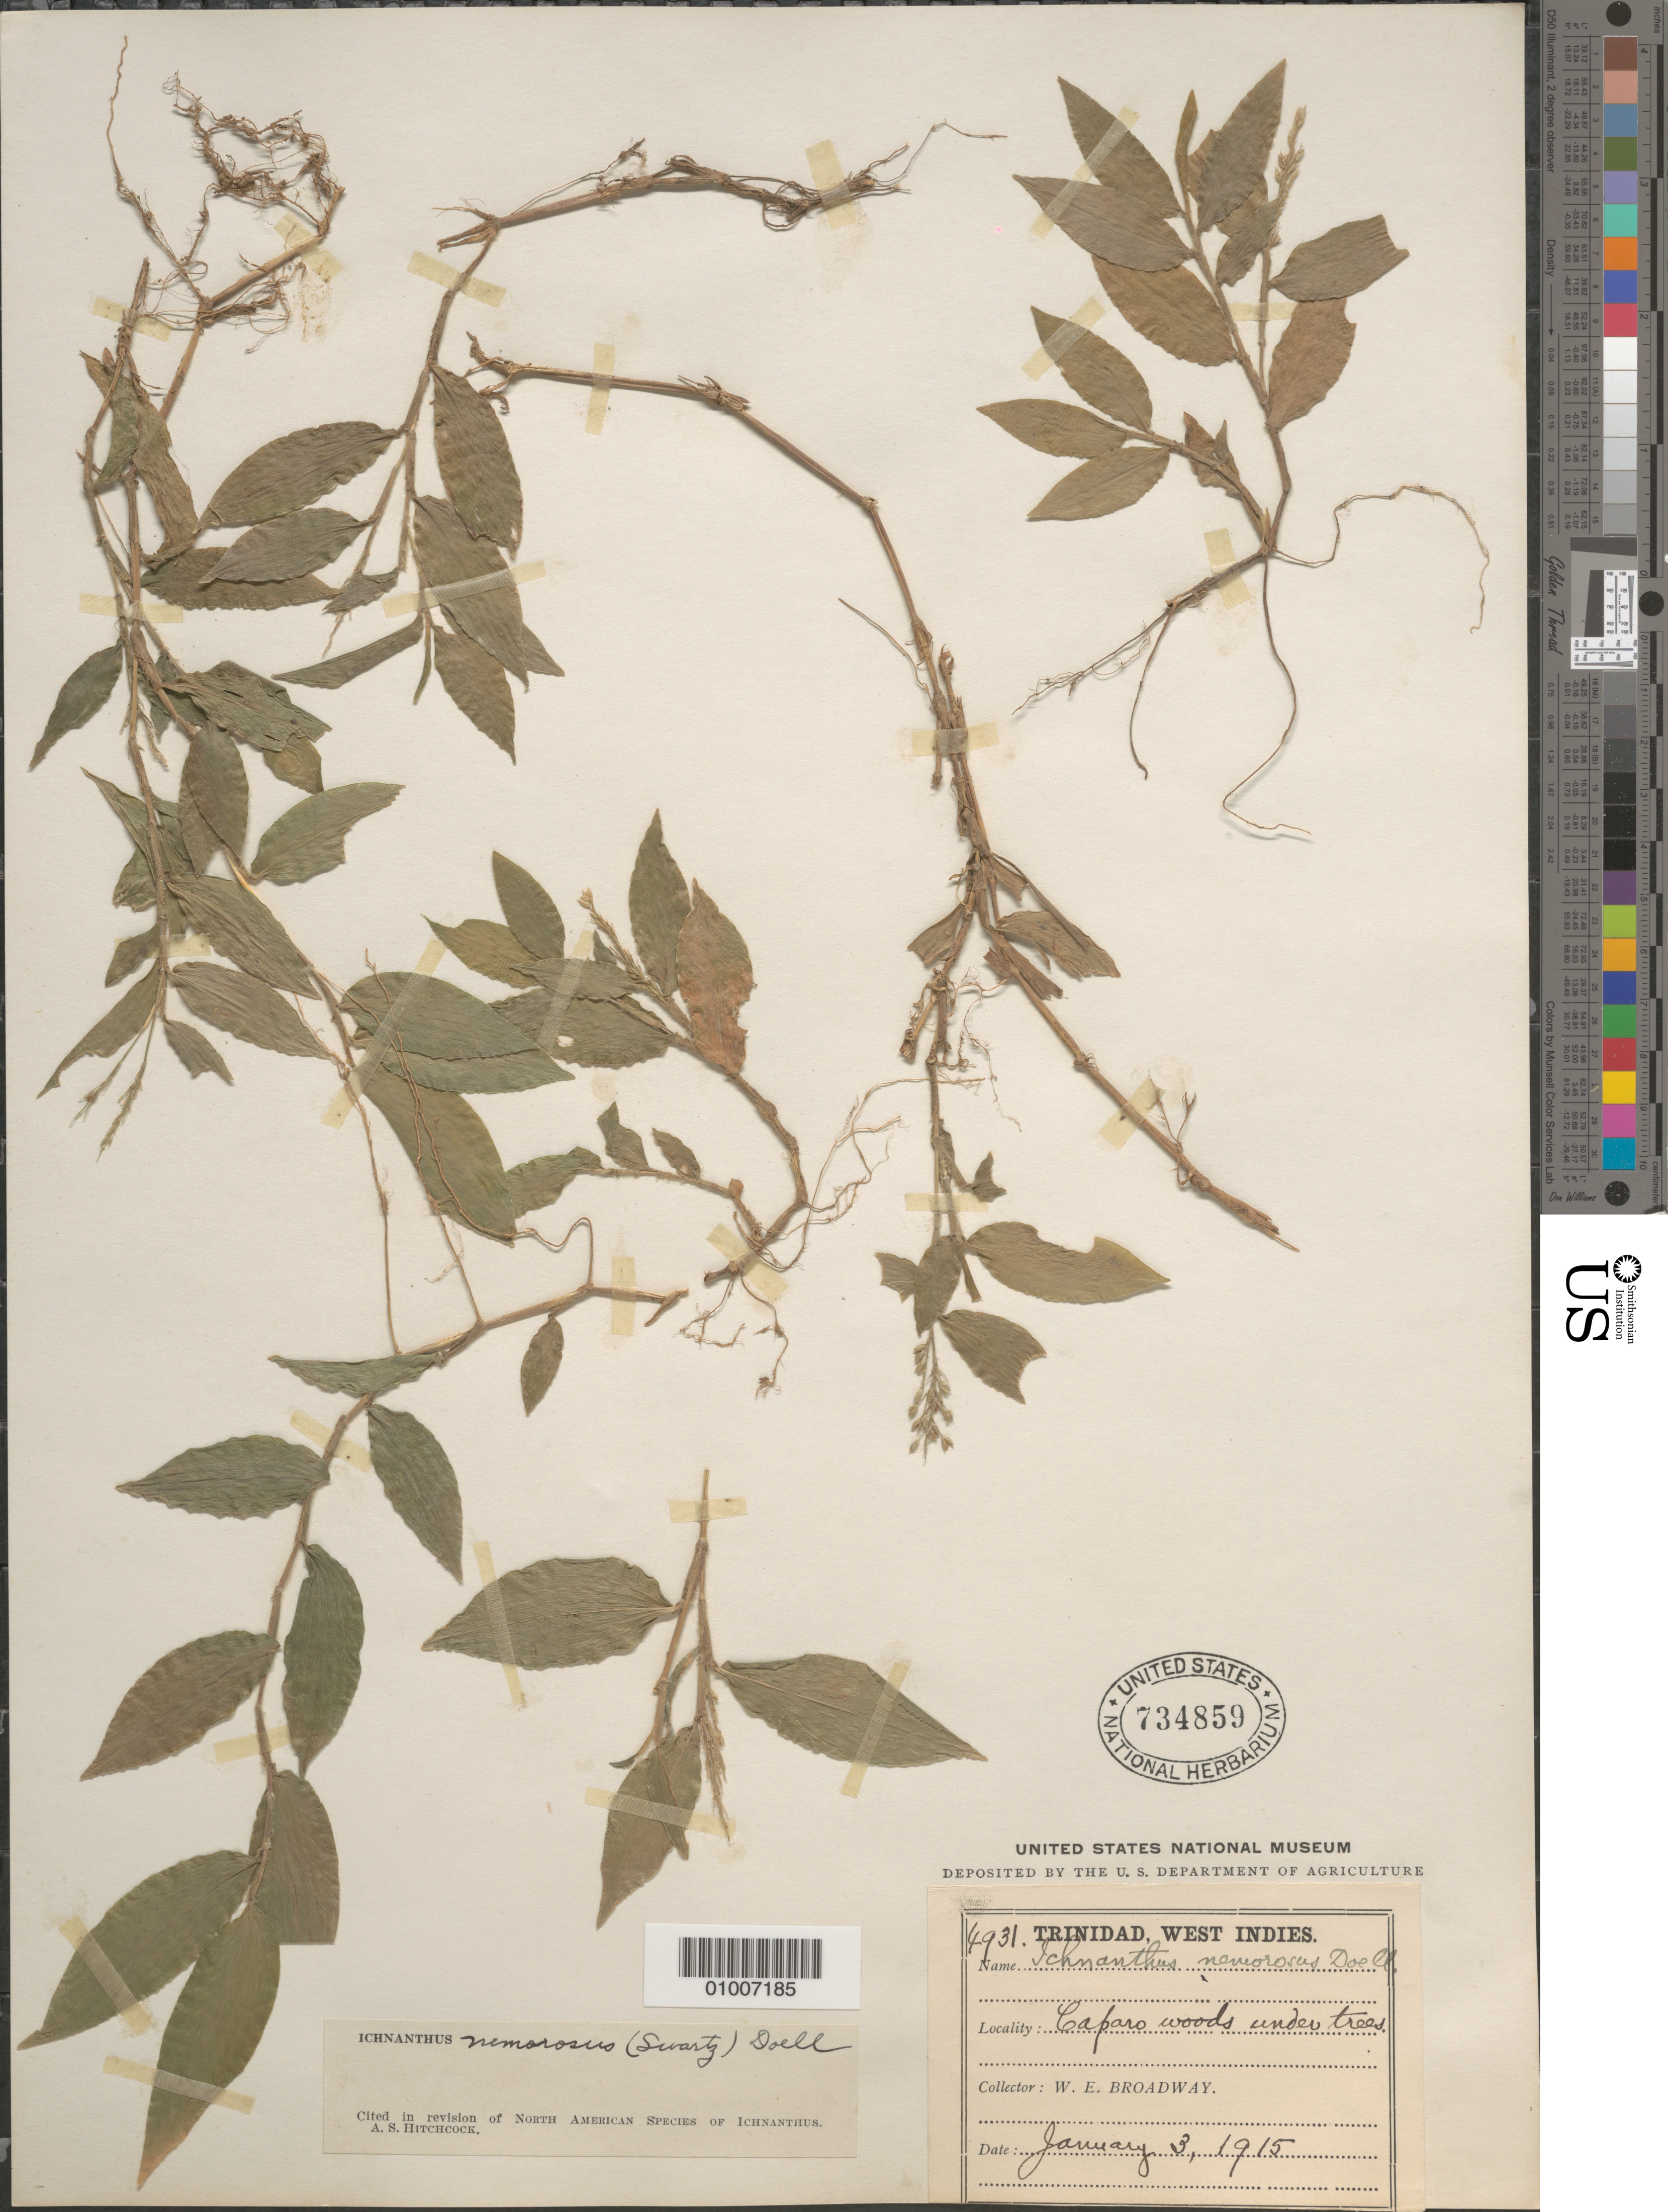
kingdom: Plantae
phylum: Tracheophyta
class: Liliopsida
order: Poales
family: Poaceae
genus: Ichnanthus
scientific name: Ichnanthus confertus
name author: K.E. Rogers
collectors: W. E. Broadway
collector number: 4931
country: Trinidad and Tobago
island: Trinidad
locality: Caparo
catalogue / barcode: US 734859